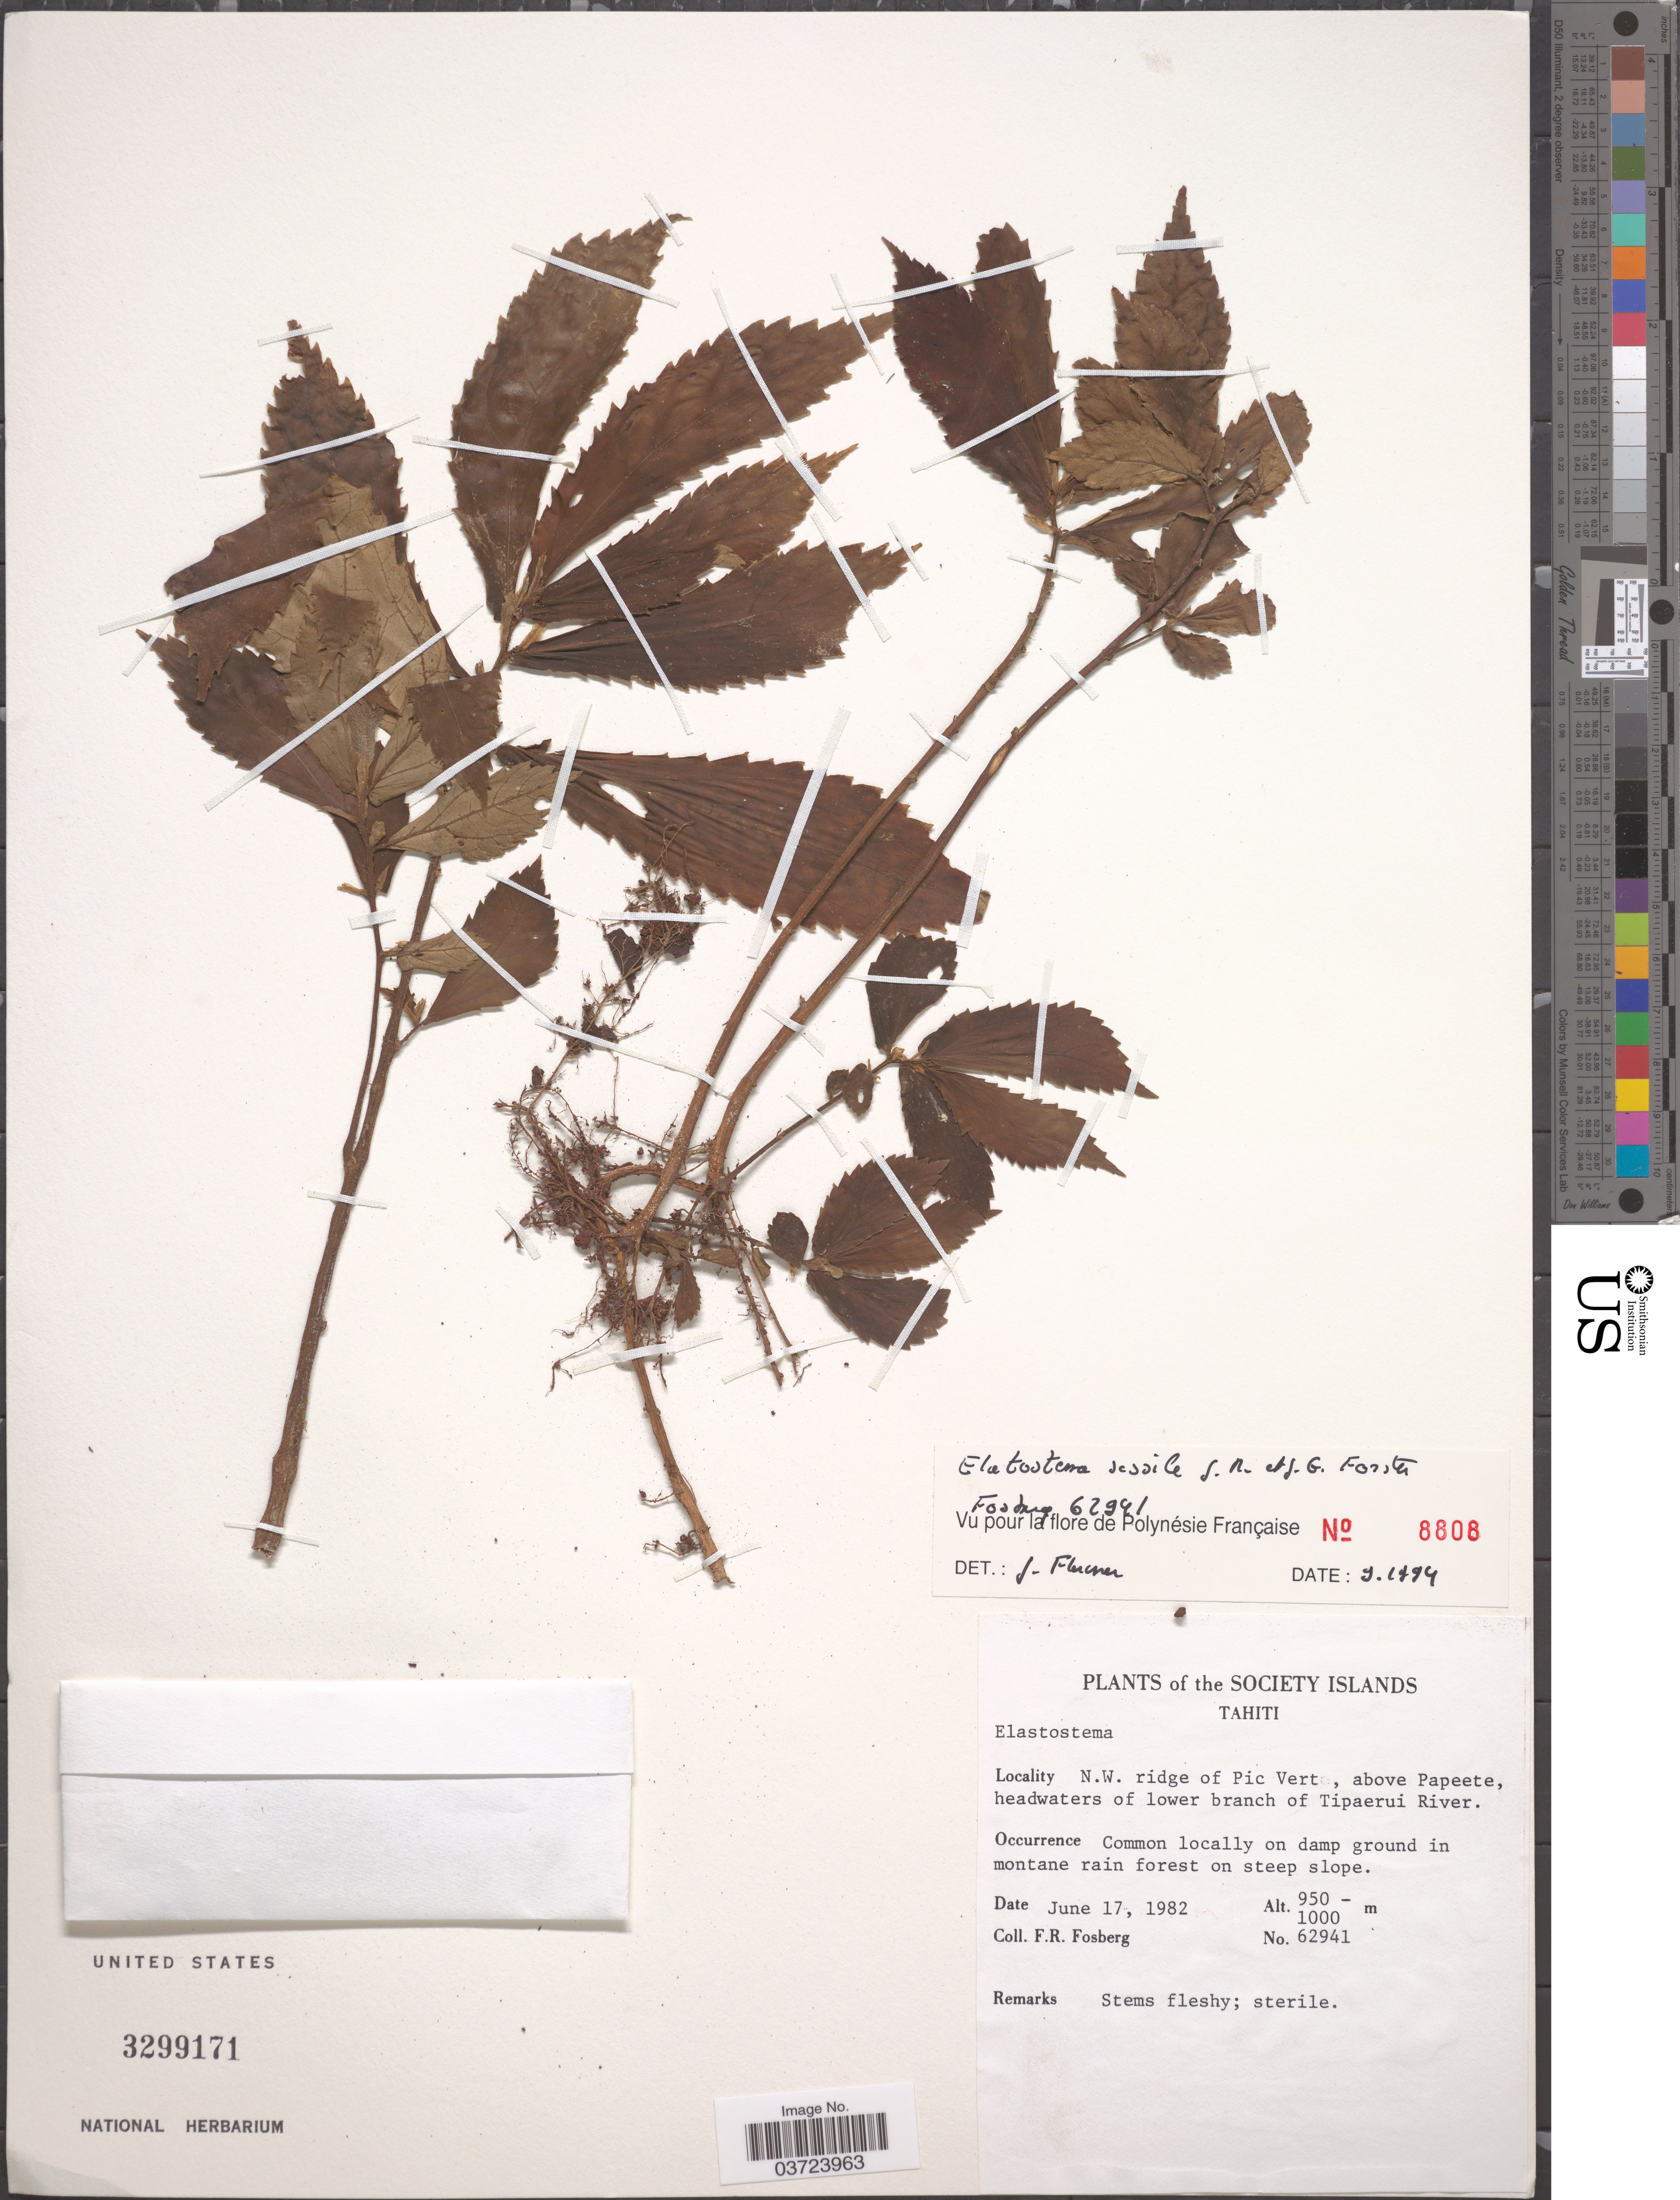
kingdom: Plantae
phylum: Tracheophyta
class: Magnoliopsida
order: Rosales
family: Urticaceae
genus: Elatostema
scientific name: Elatostema sessile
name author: J.R. Forst. & G. Forst.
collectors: F. R. Fosberg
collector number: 62941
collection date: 1982-06-17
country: French Polynesia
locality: Society Islands. Tahiti. N.W. ridge of Pic Vert [illegible text], above Papeete, headwaters of lower branch of Tipaerui River.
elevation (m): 950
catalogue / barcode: US 3299171